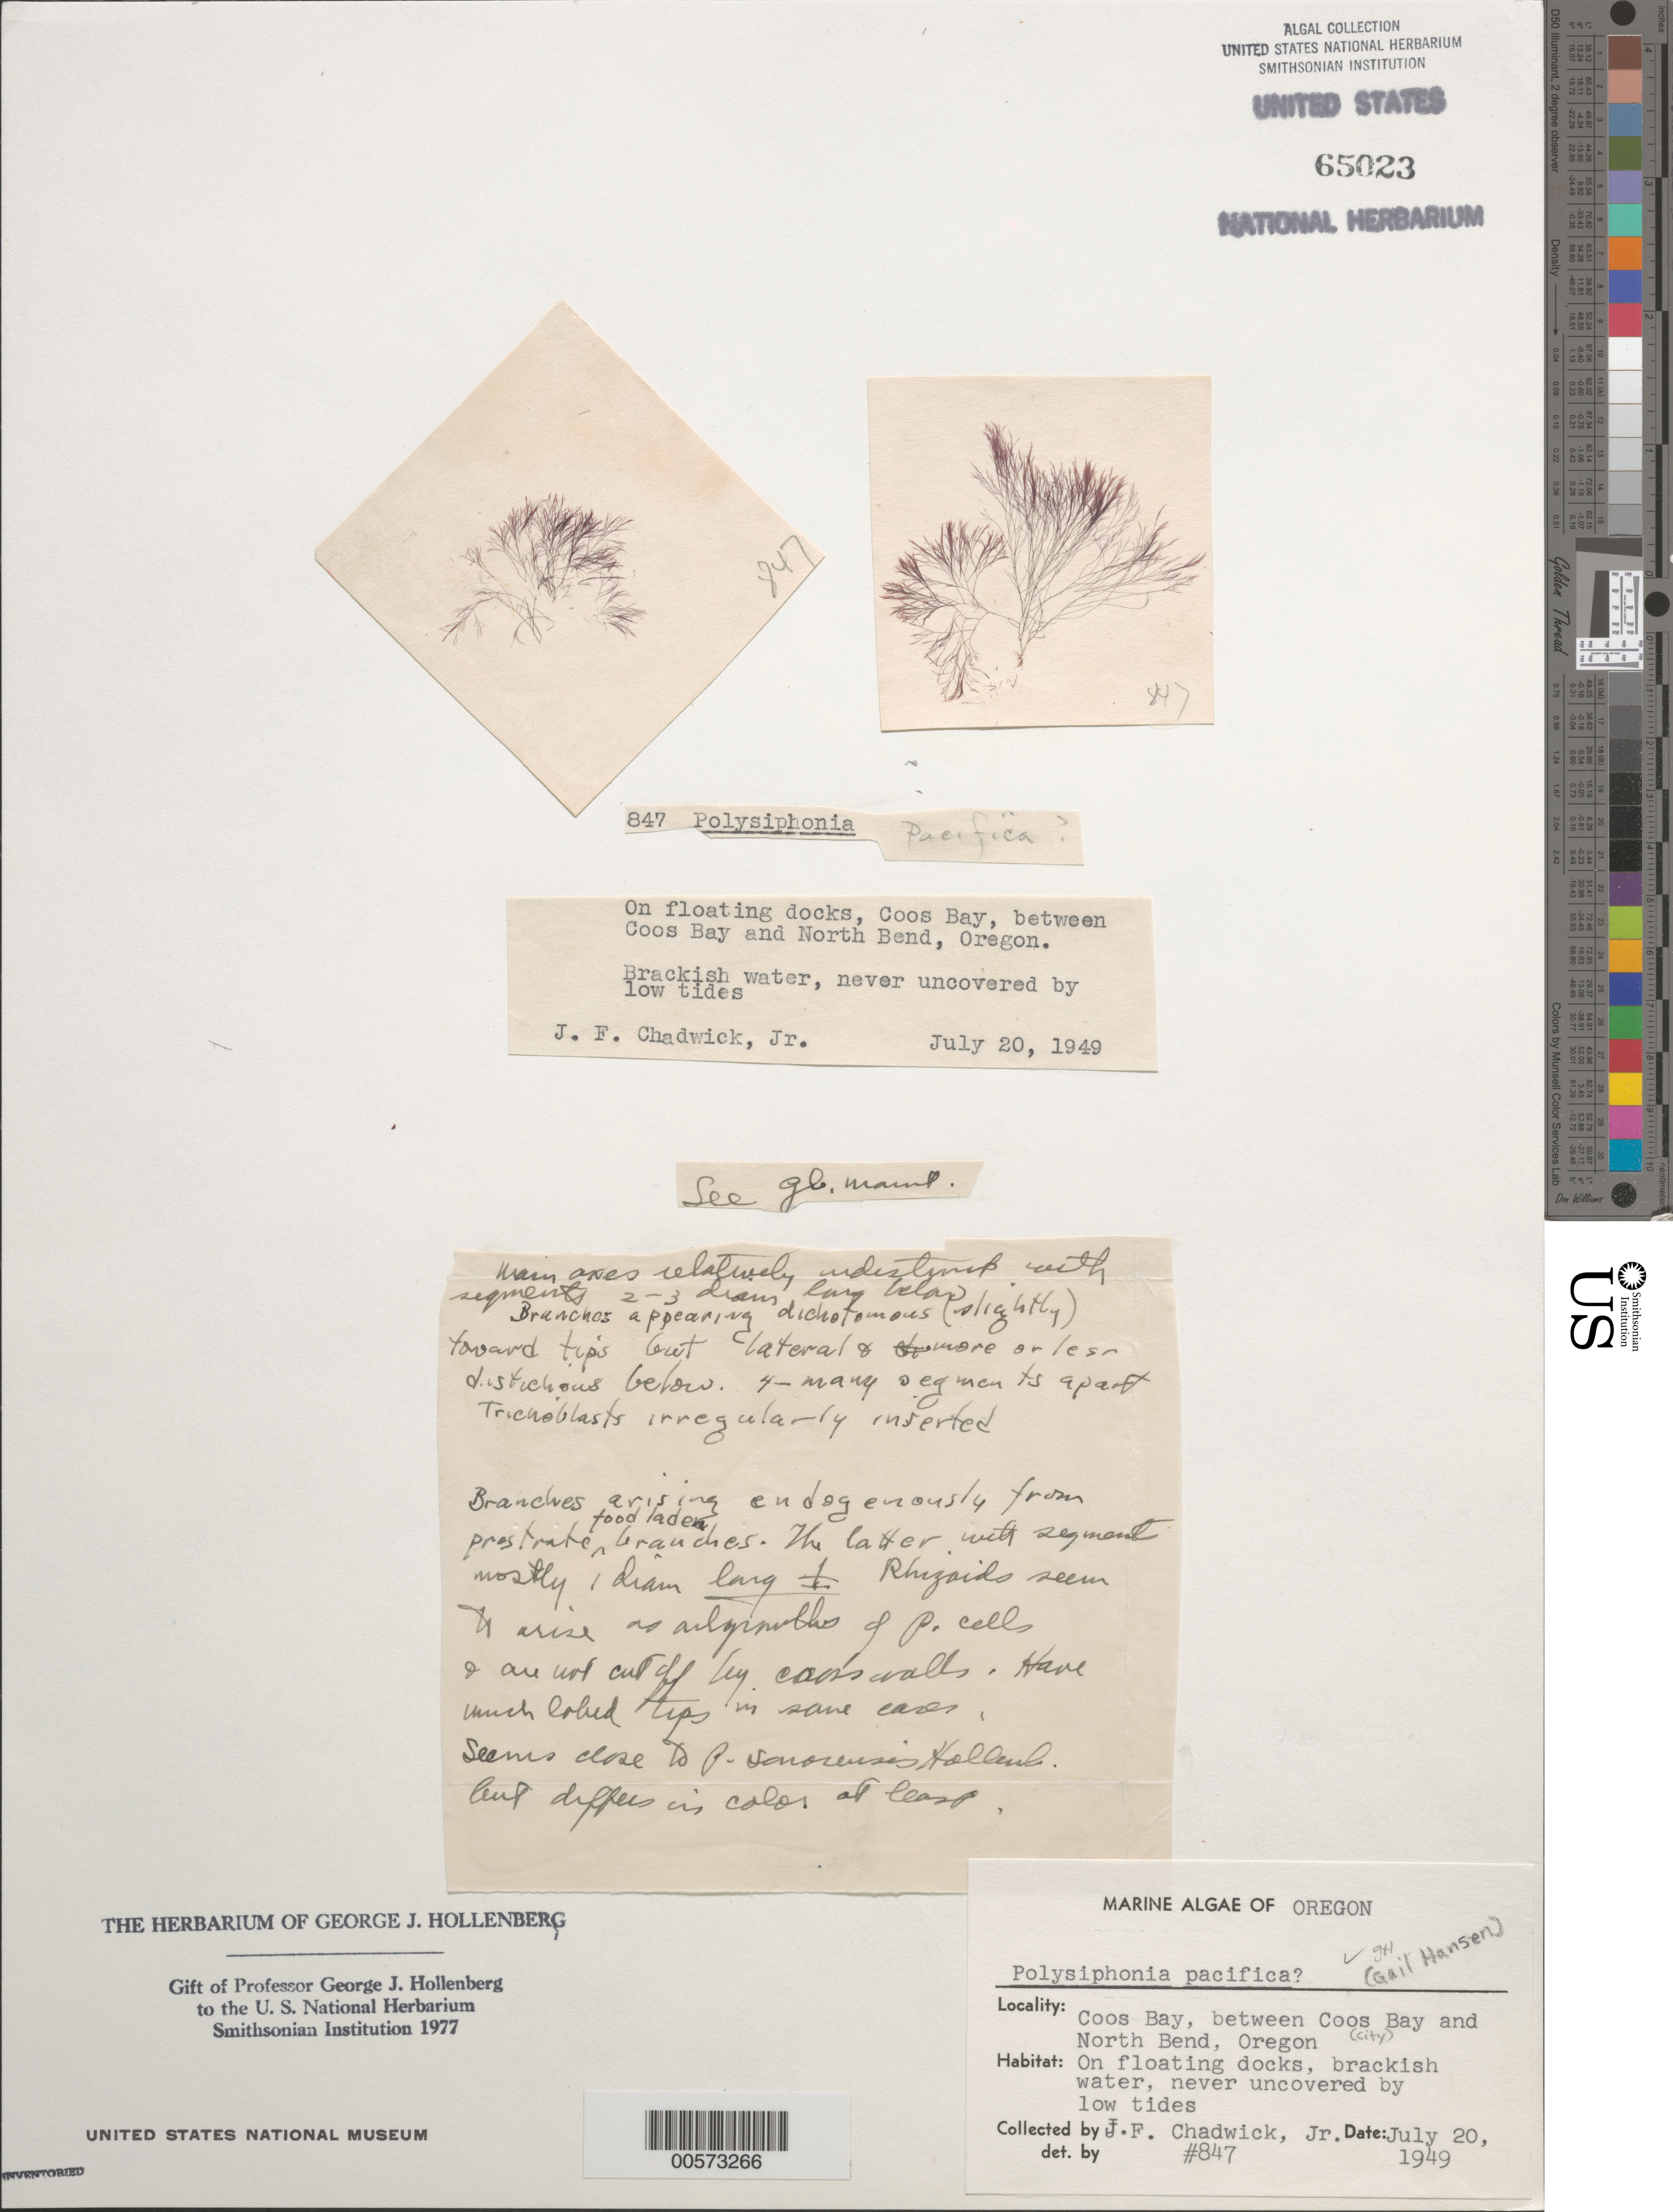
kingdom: Plantae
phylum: Rhodophyta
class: Florideophyceae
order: Ceramiales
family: Rhodomelaceae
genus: Polysiphonia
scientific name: Polysiphonia pacifica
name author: Hollenb.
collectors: J. Chadwick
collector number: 847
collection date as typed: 20 Jul 1949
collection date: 1949-07-20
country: United States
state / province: Oregon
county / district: Coos County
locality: Coos Bay between Coos Bay [city] and North Bend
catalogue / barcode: US 65023